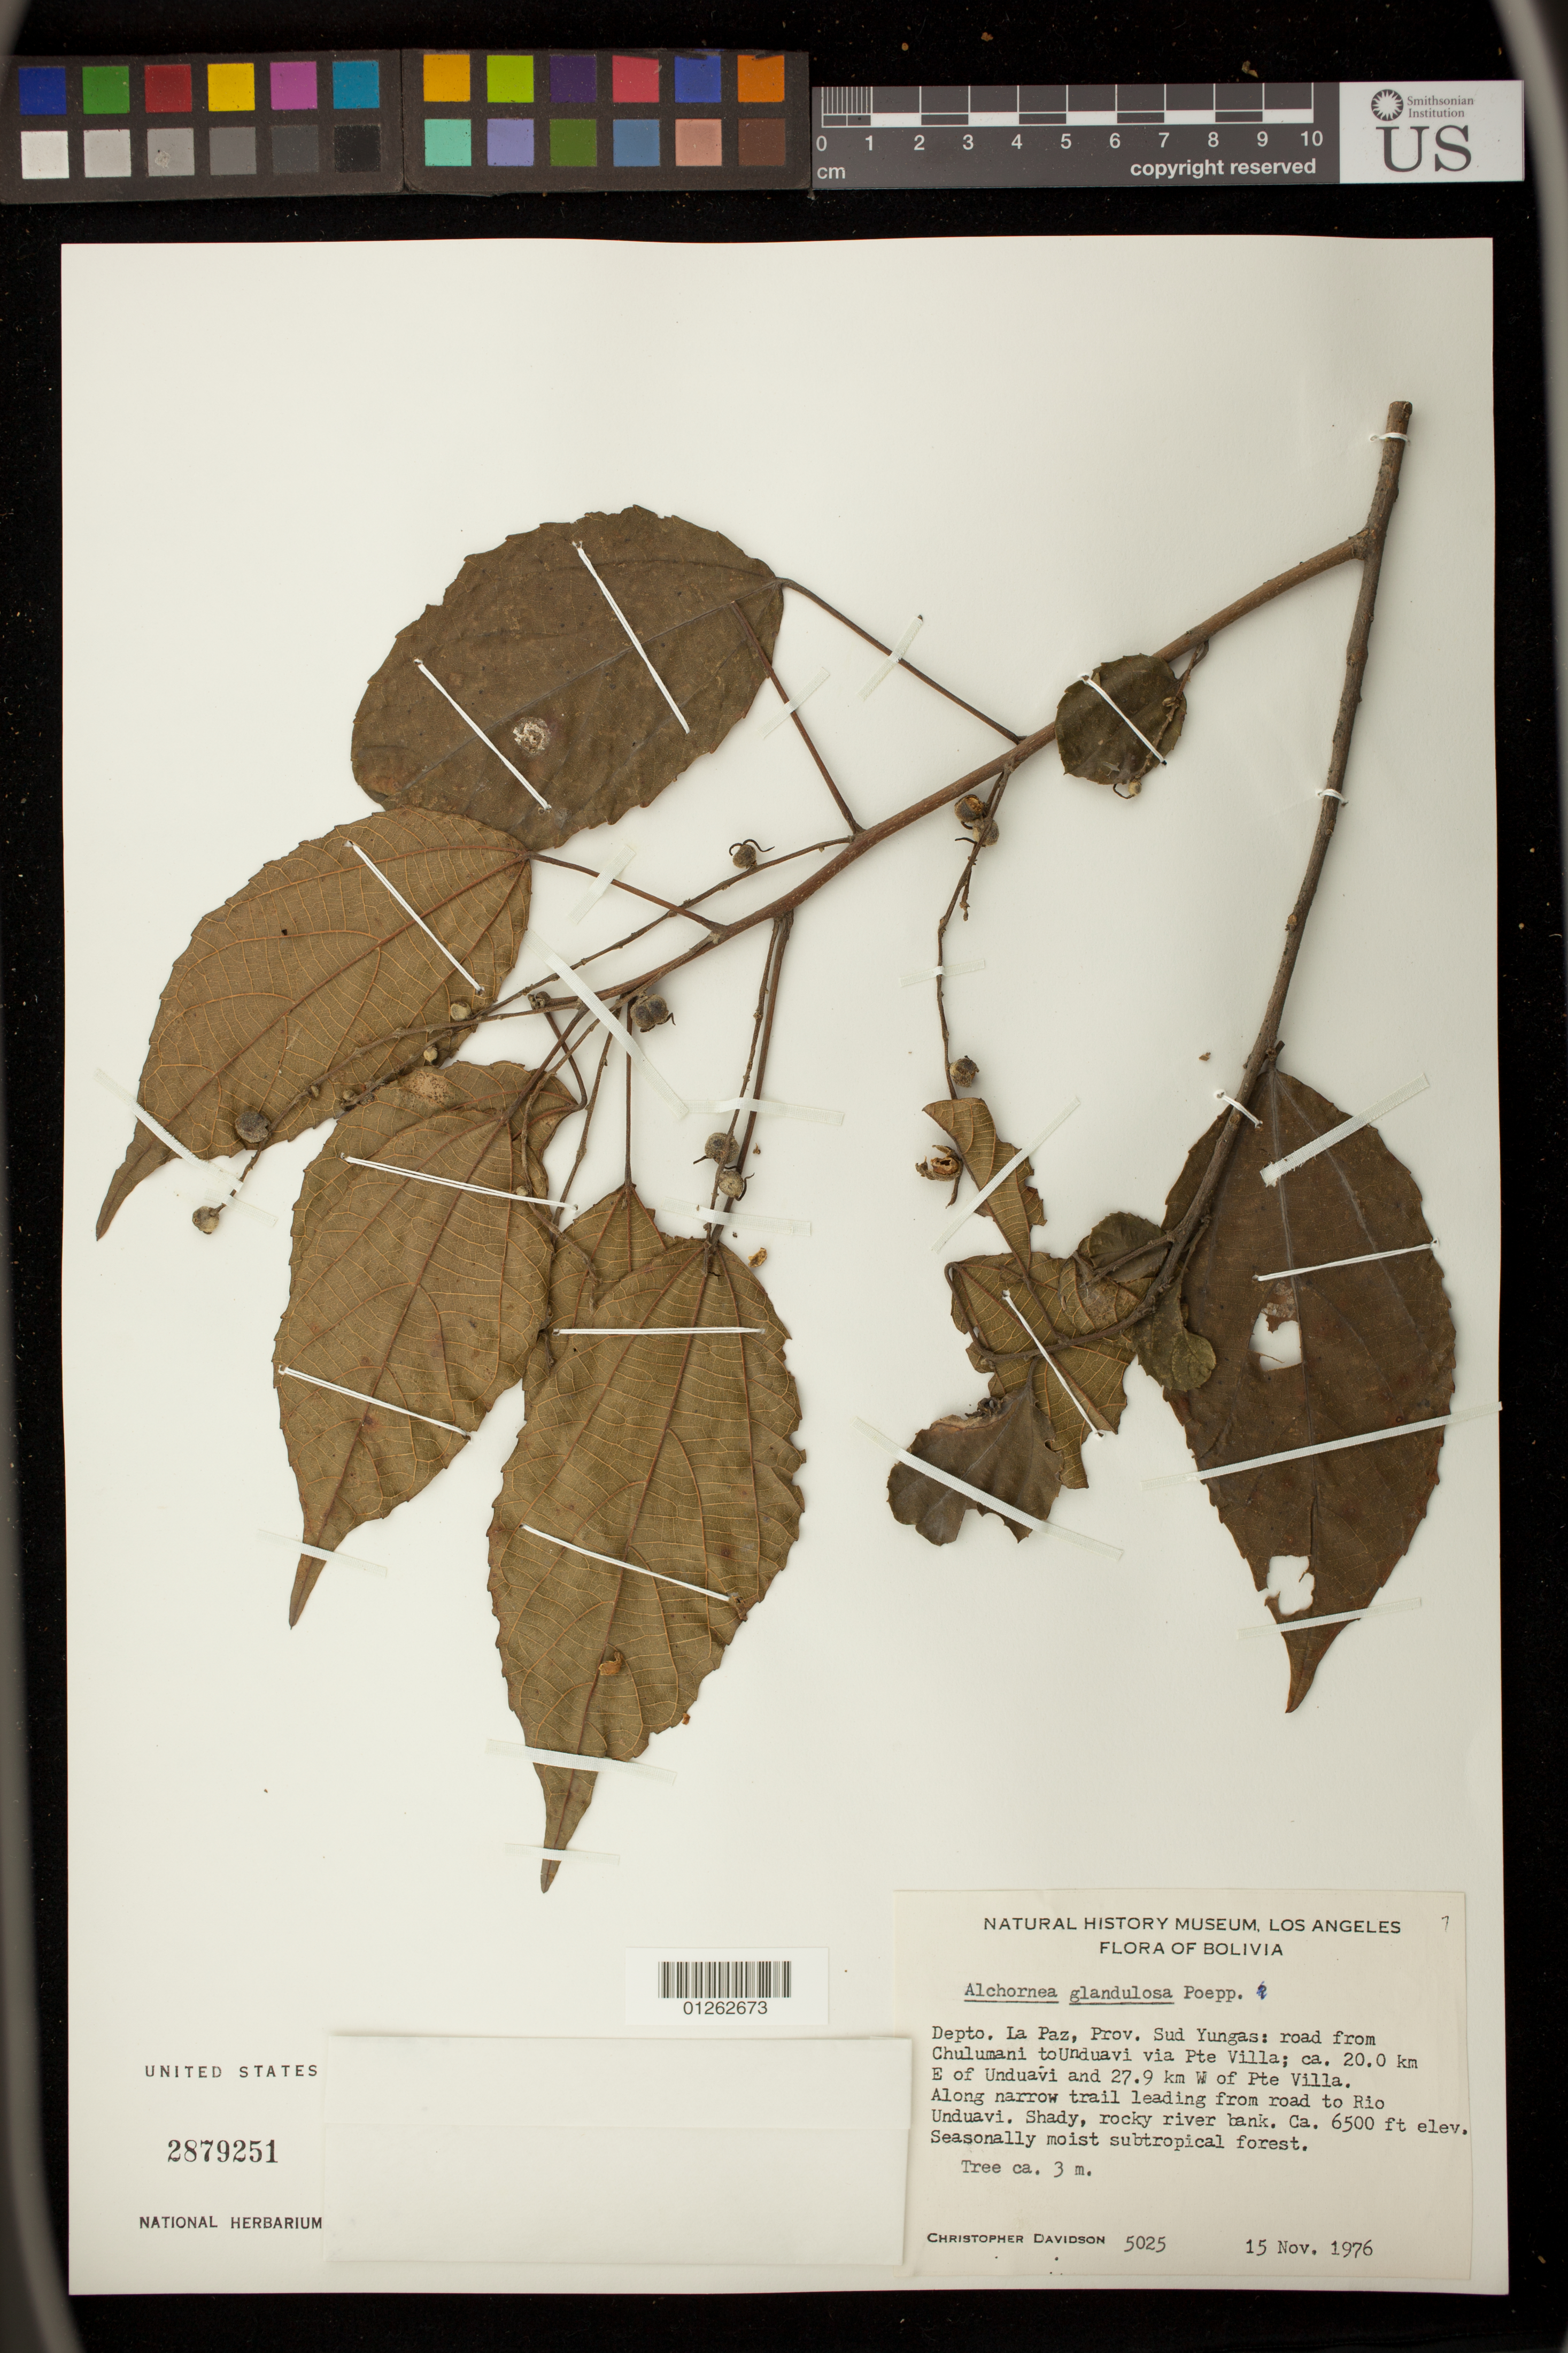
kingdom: Plantae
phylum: Tracheophyta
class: Magnoliopsida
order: Malpighiales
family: Euphorbiaceae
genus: Alchornea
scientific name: Alchornea glandulosa subsp. glandulosa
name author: Poepp.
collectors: C. Davidson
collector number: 5025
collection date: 1976-11-15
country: Bolivia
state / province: La Paz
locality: Prov. Sud Yungas: road from Chulumani to Unduavi via Pte Villa; ca. 20.0 km E of Unduavi and 27.9 km W of Pte Villa. Along narrow trail leading from road t Rio Unduavi.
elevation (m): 1981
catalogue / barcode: US 2879251